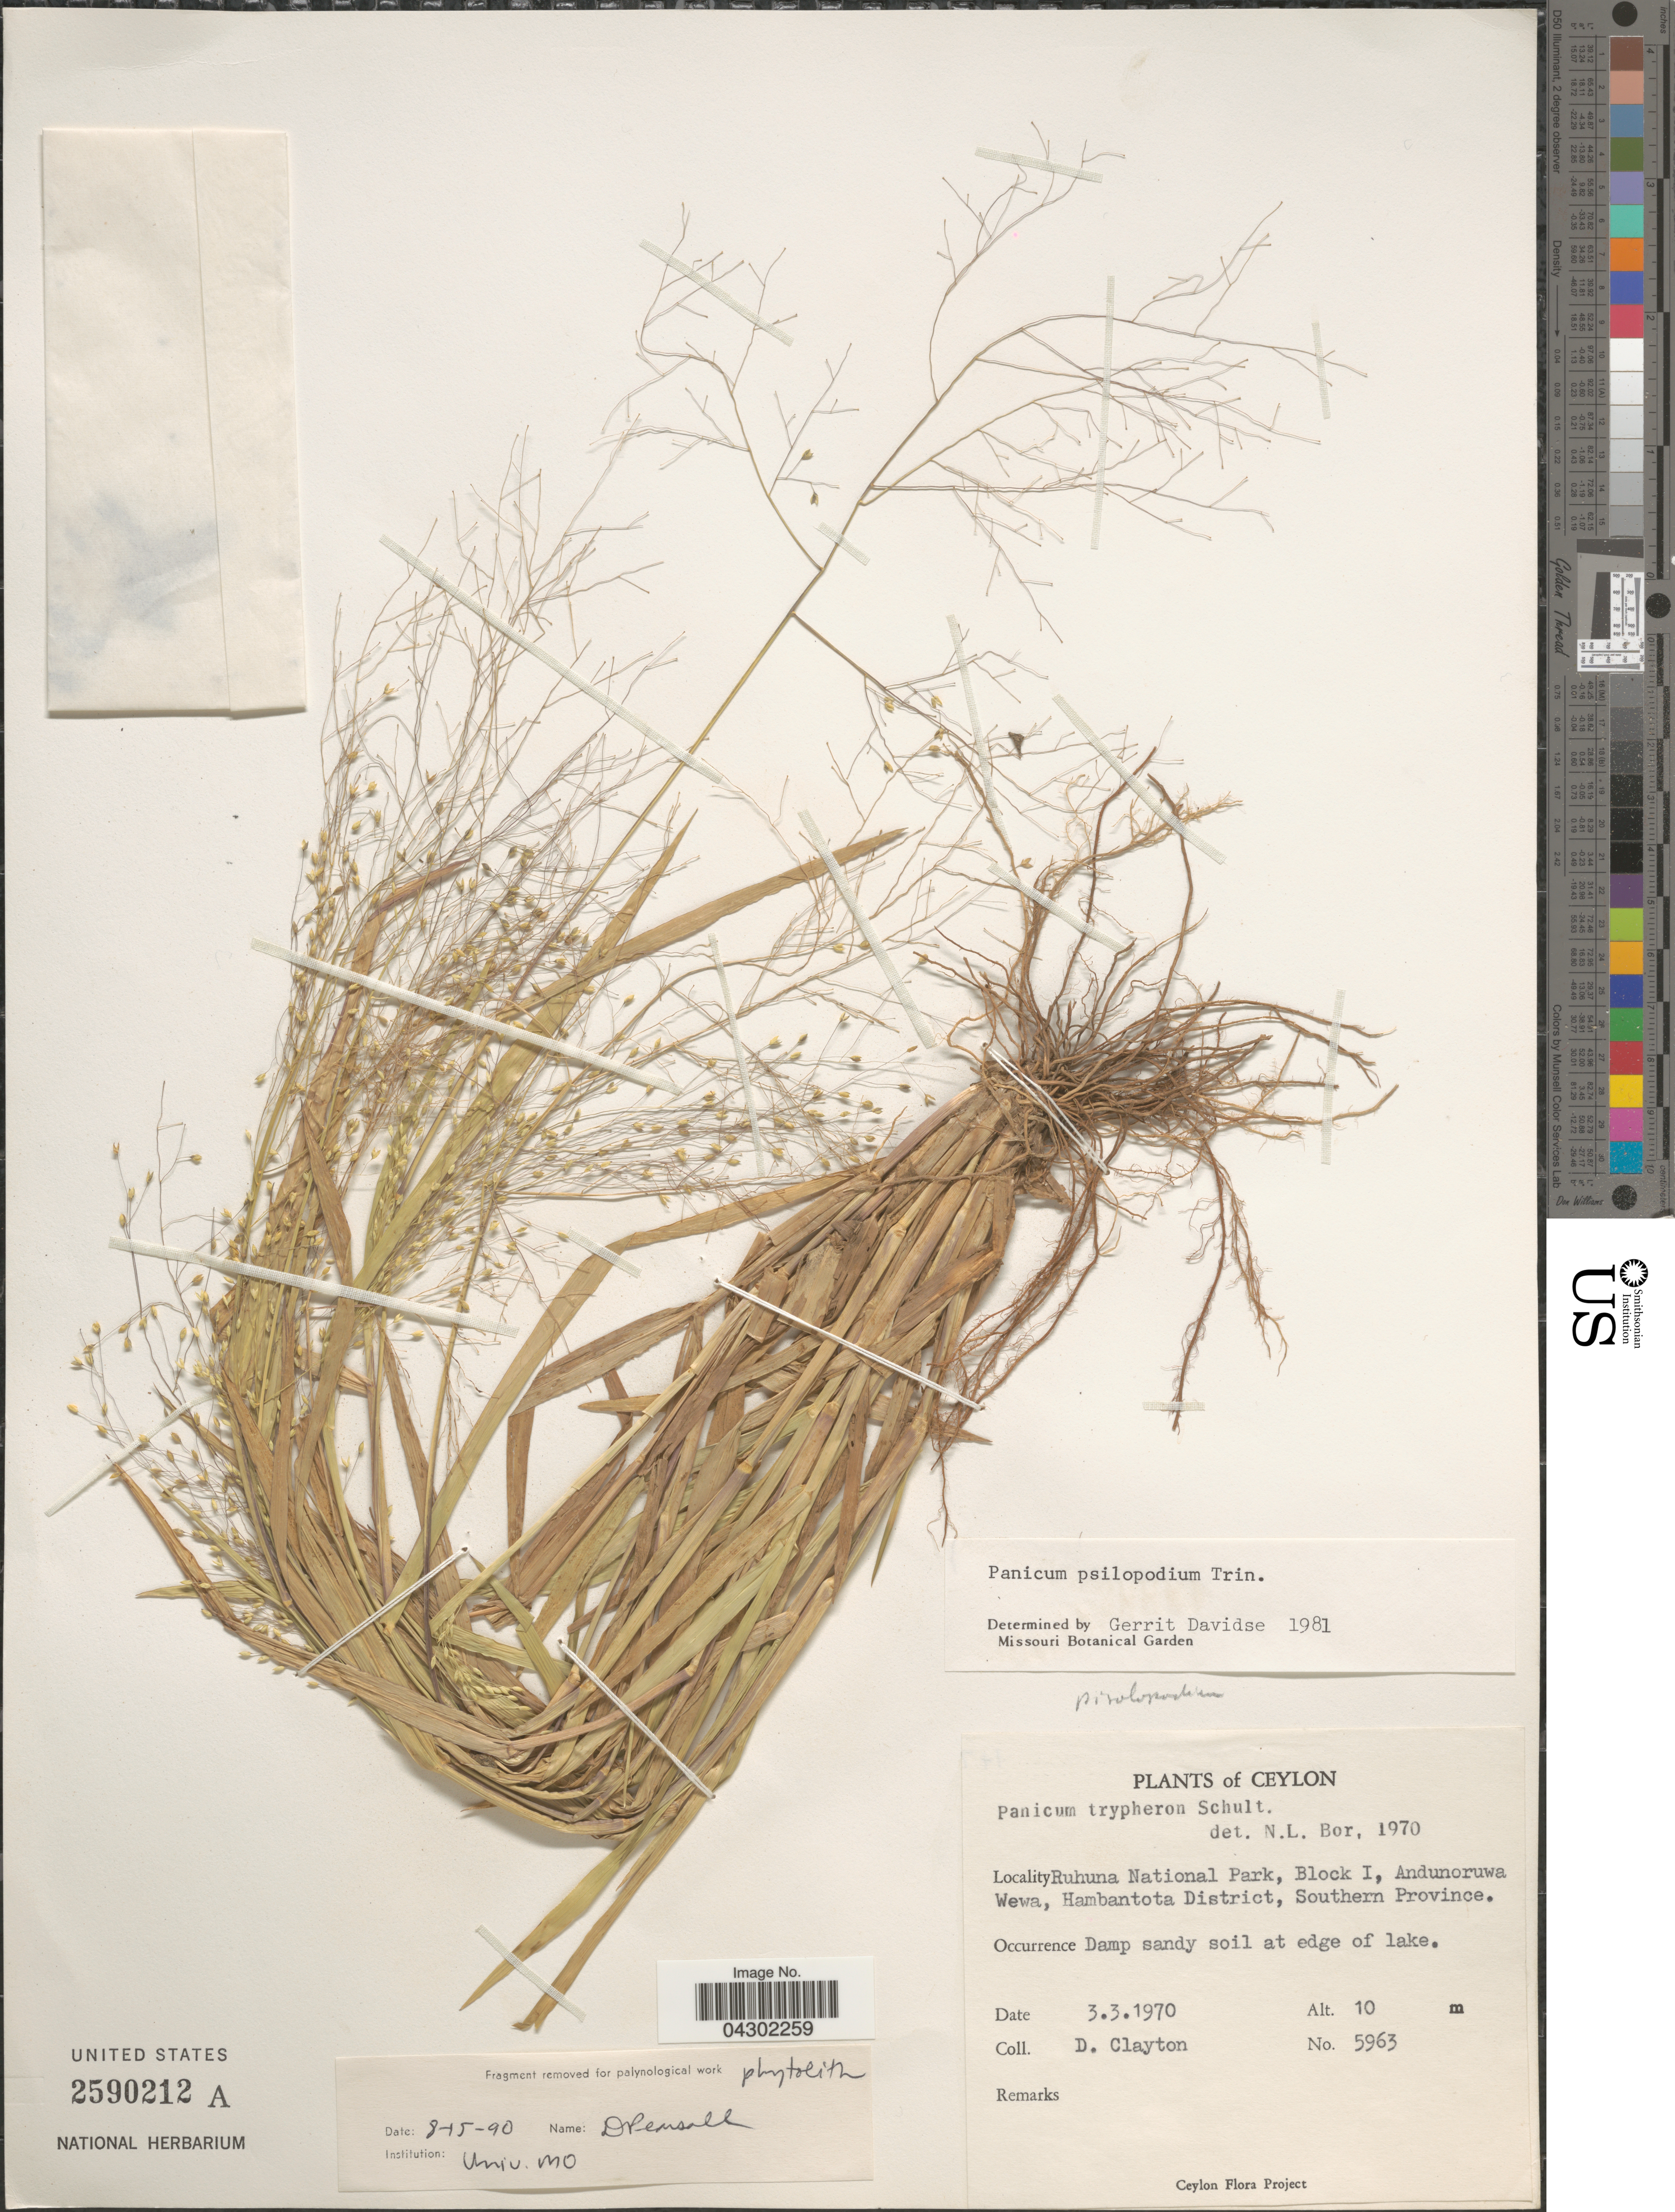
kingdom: Plantae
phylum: Tracheophyta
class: Liliopsida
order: Poales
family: Poaceae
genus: Panicum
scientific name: Panicum sumatrense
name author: P. Roth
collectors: D. Clayton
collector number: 5963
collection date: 1970-03-03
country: Sri Lanka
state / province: Southern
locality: Ceylon. Ruhuna National Park, Block I, Andunoruwa Wewa, Hambantota District.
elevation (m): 10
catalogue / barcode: US 2590212A